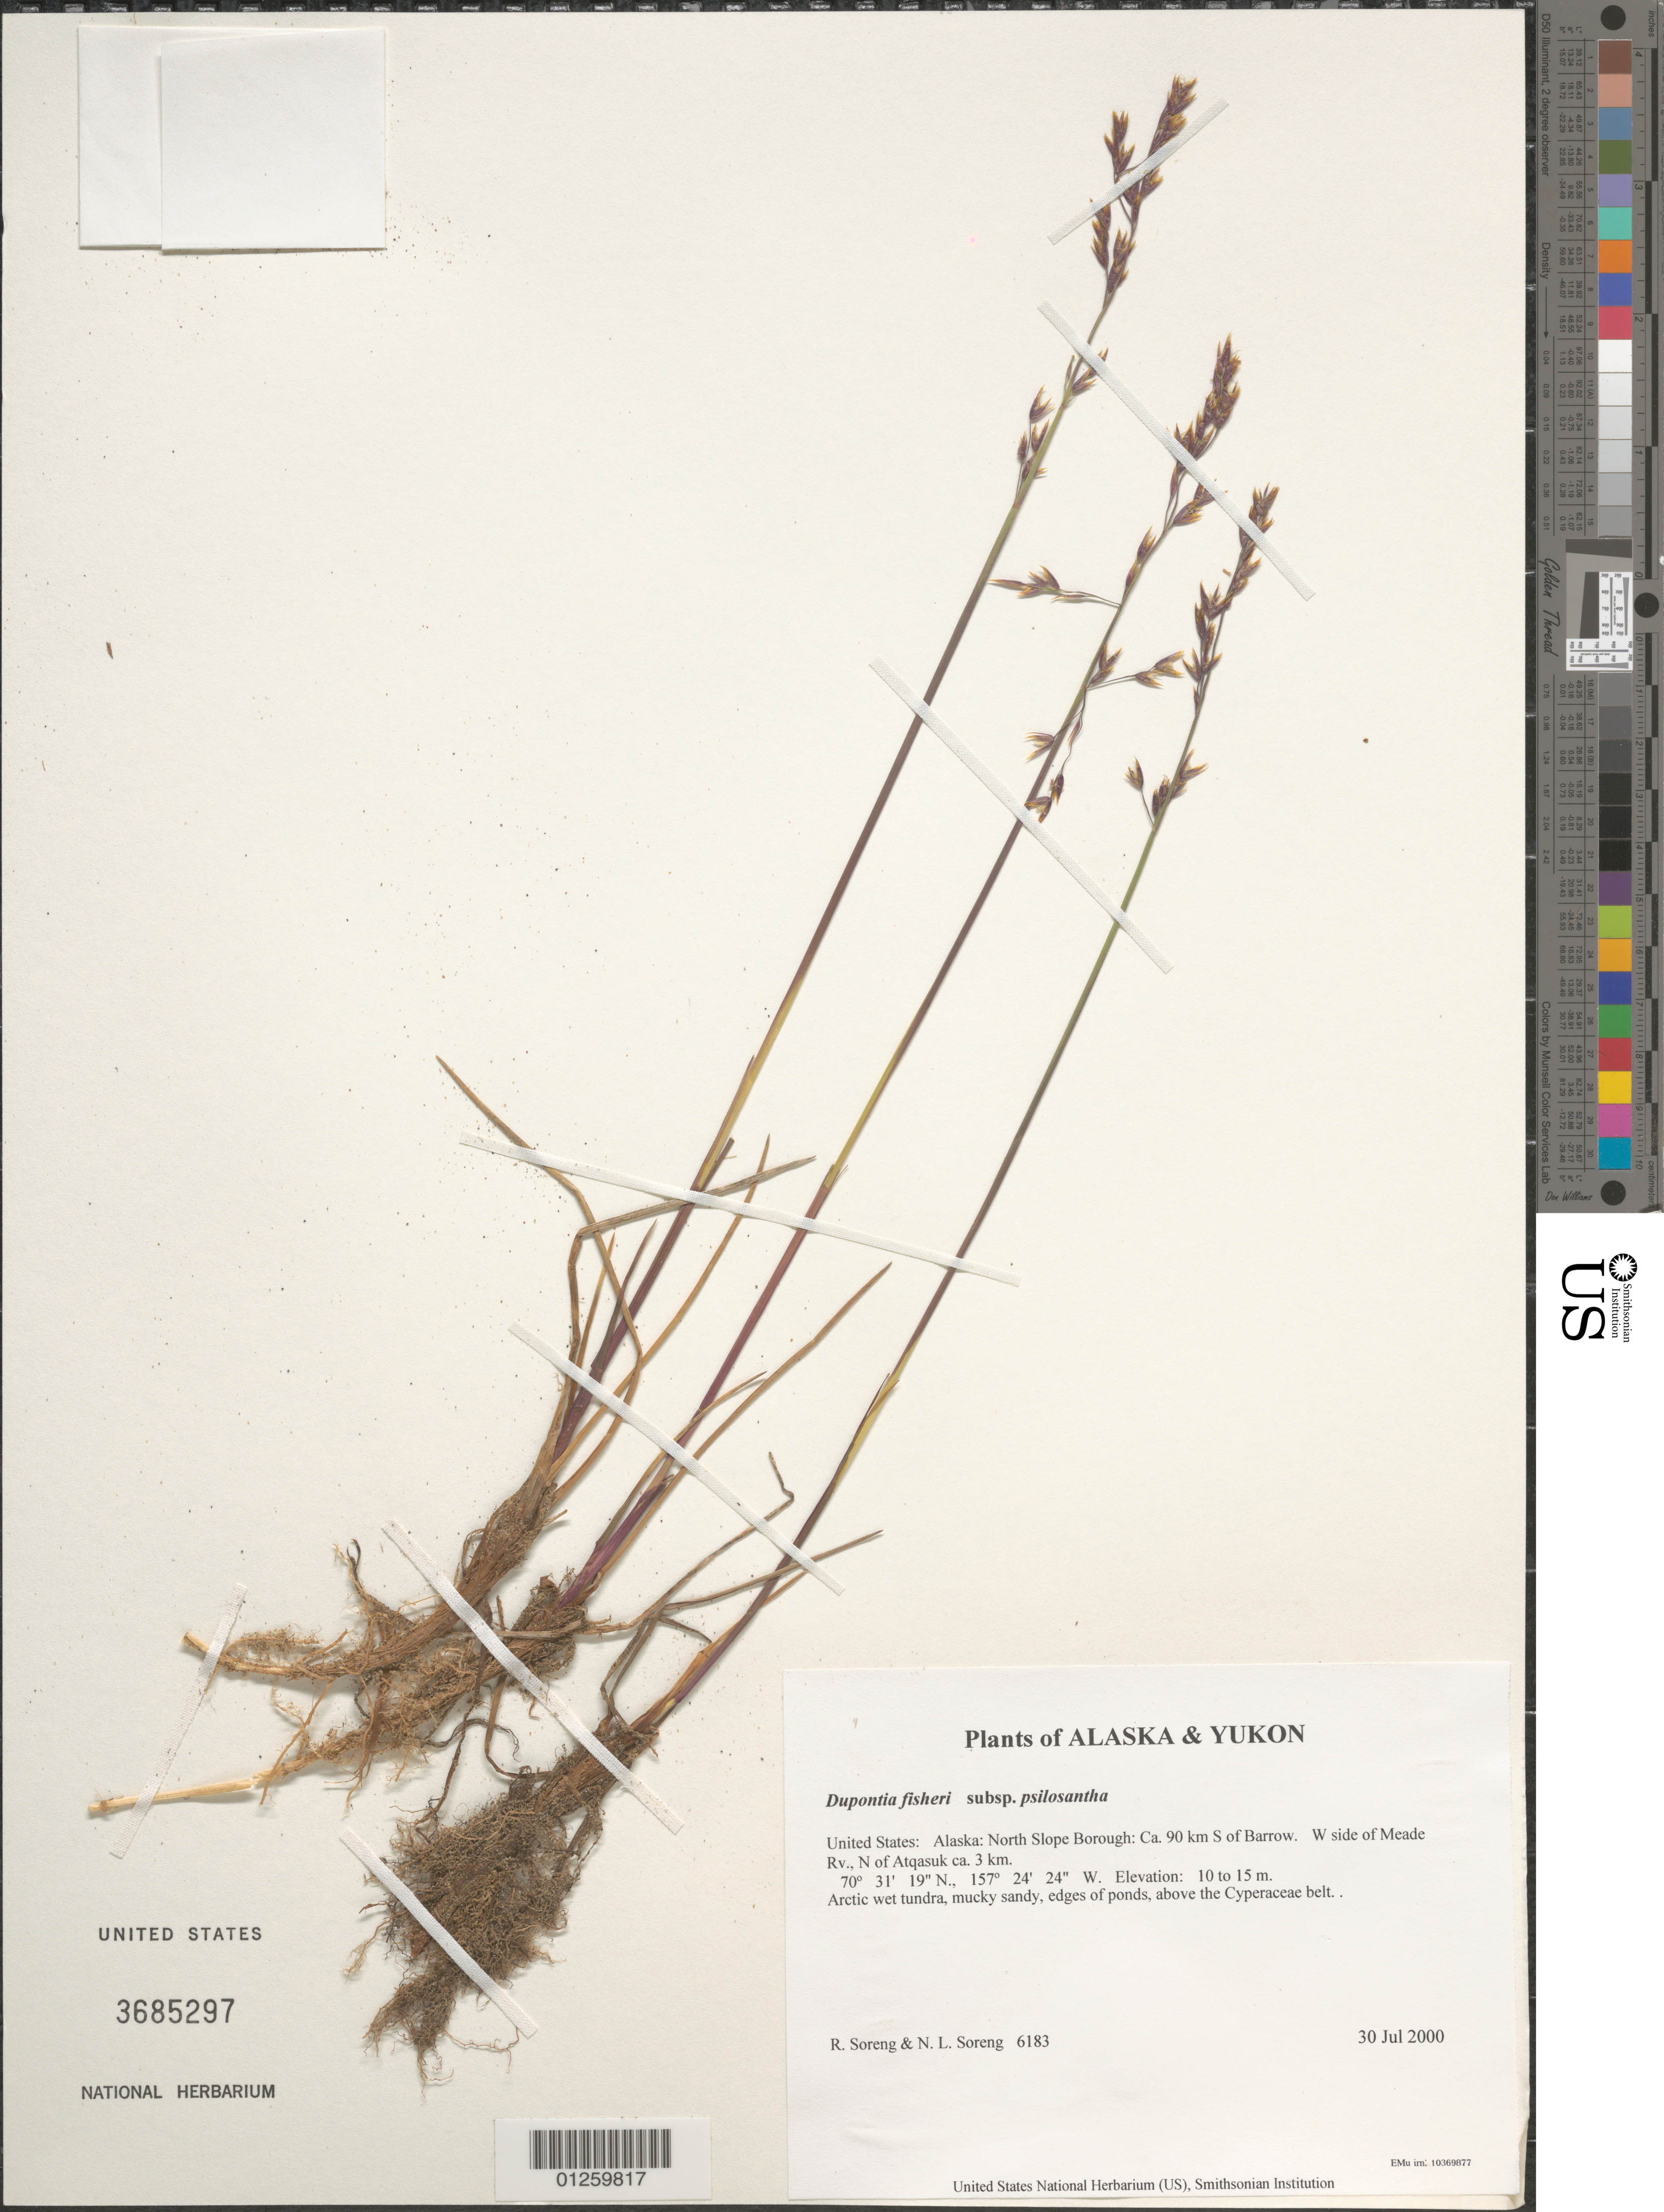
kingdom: Plantae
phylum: Tracheophyta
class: Liliopsida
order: Poales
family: Poaceae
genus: Dupontia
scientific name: Dupontia fisheri subsp. psilosantha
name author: (Rupr.) Hultén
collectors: R. J. Soreng & N. L. Soreng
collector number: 6183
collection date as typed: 30 Jul 2000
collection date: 2000-07-30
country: United States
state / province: Alaska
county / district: North Slope Borough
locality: Ca. 90 km S of Barrow. W side of Meade Rv., N of Atqasuk ca. 3 km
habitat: Arctic wet tundra, mucky sandy, edges of ponds, above the Cyperaceae belt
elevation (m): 10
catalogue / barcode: US 3685297